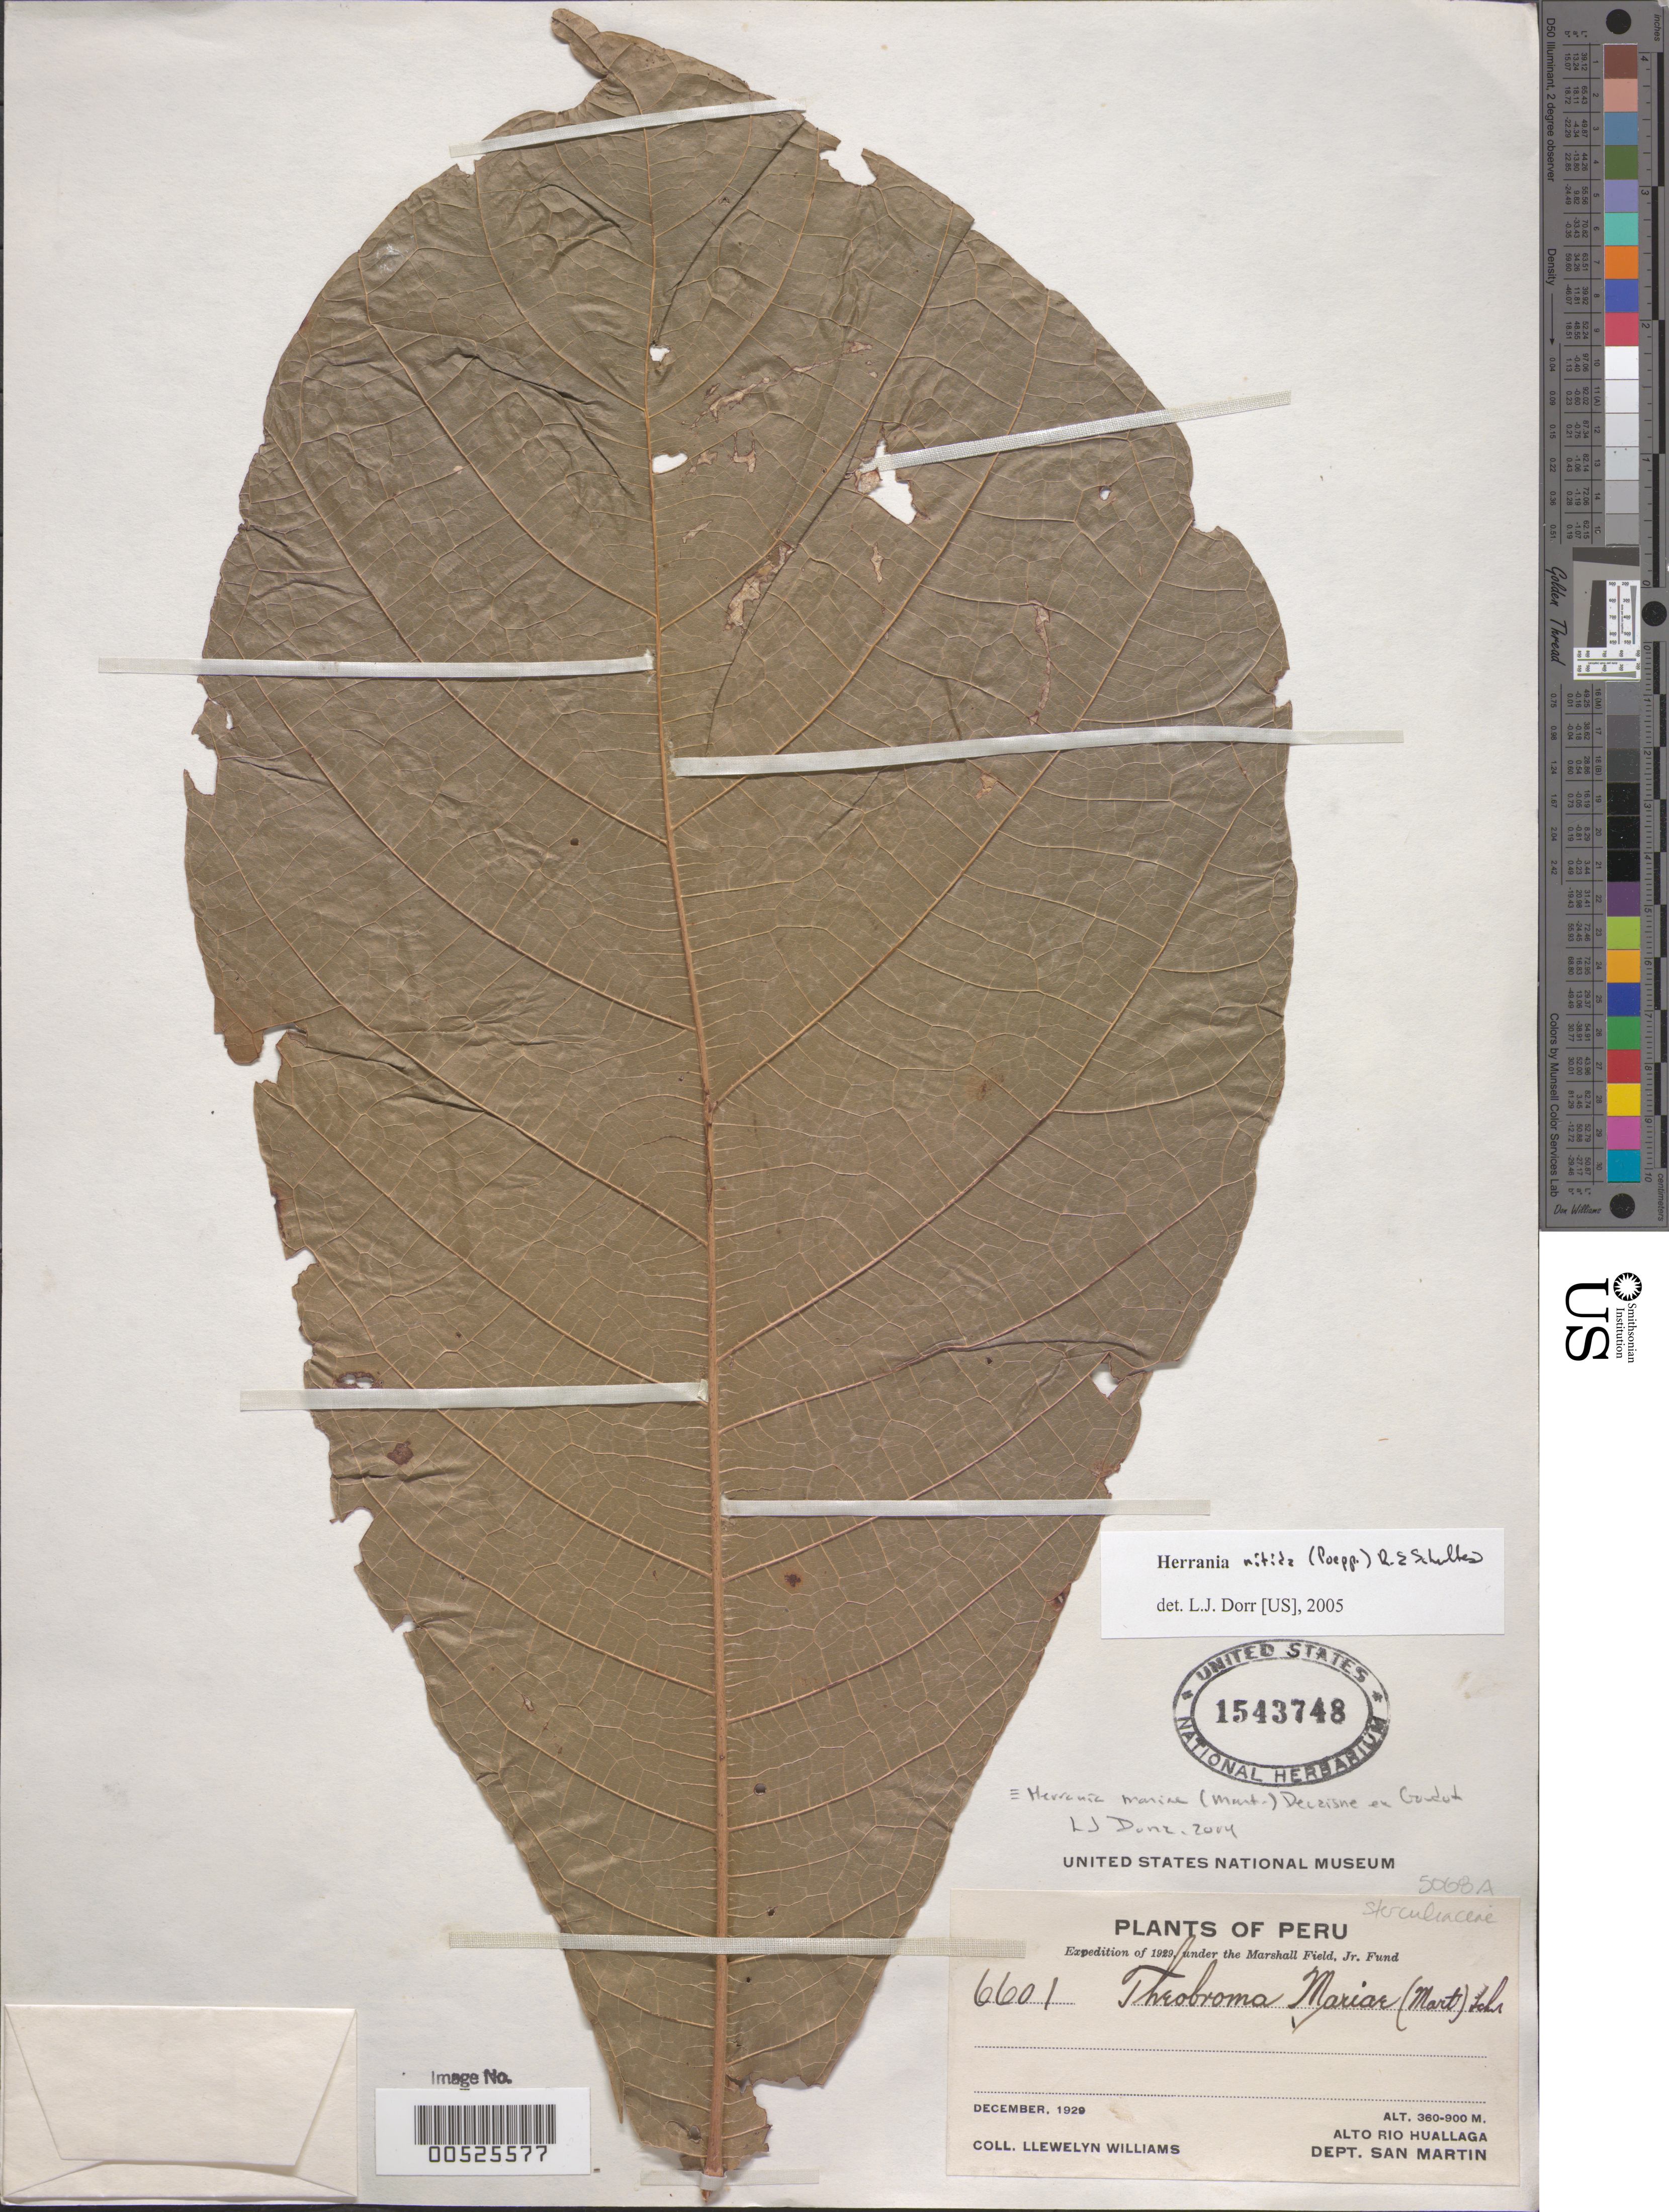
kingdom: Plantae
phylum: Tracheophyta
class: Magnoliopsida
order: Malvales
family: Malvaceae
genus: Theobroma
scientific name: Theobroma mariae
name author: Schumach. in Mart.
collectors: Ll. Williams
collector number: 6601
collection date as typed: Dec 1929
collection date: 1929-12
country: Peru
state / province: San Martín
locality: Alto Rio Huallaga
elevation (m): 360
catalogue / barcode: US 1543748